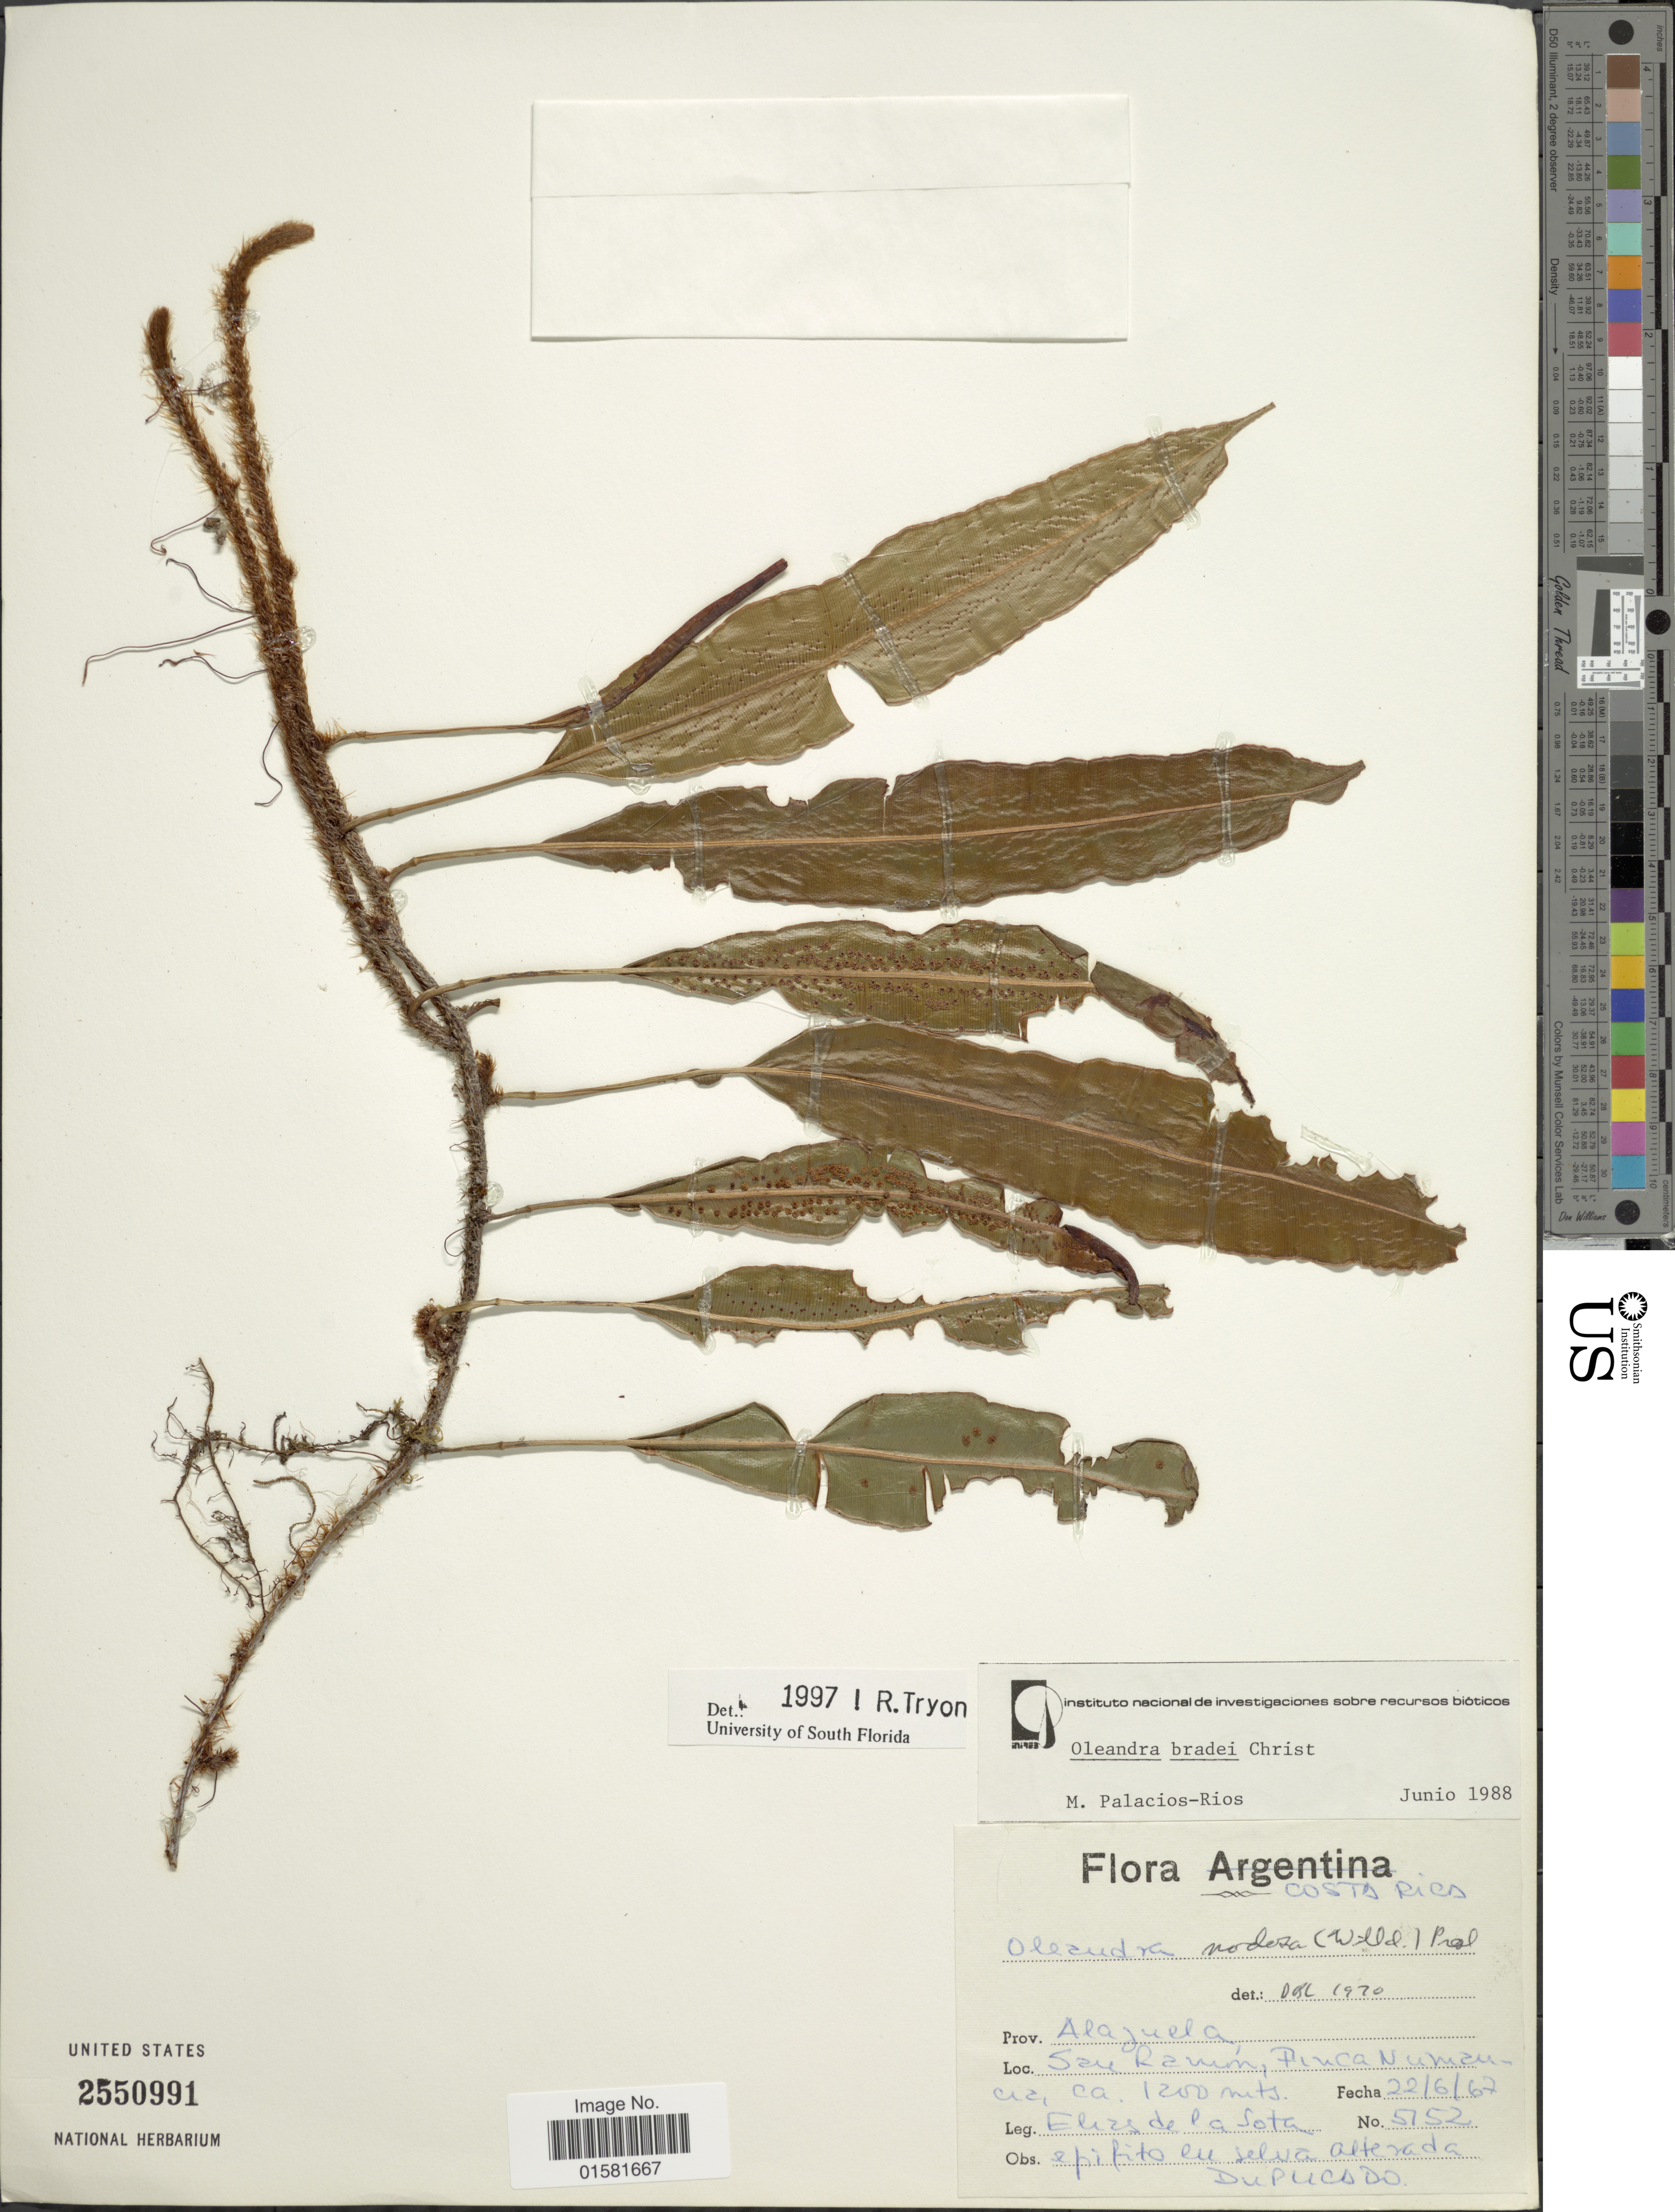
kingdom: Plantae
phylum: Tracheophyta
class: Polypodiopsida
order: Polypodiales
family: Oleandraceae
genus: Oleandra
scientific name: Oleandra bradei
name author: Christ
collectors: E. R. de la Sota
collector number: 5152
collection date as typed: Transcribed d/m/y: 22/6/67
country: Costa Rica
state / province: Alajuela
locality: San Ramón, Finca Numancia, Alajuela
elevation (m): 1200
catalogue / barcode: US 2550991